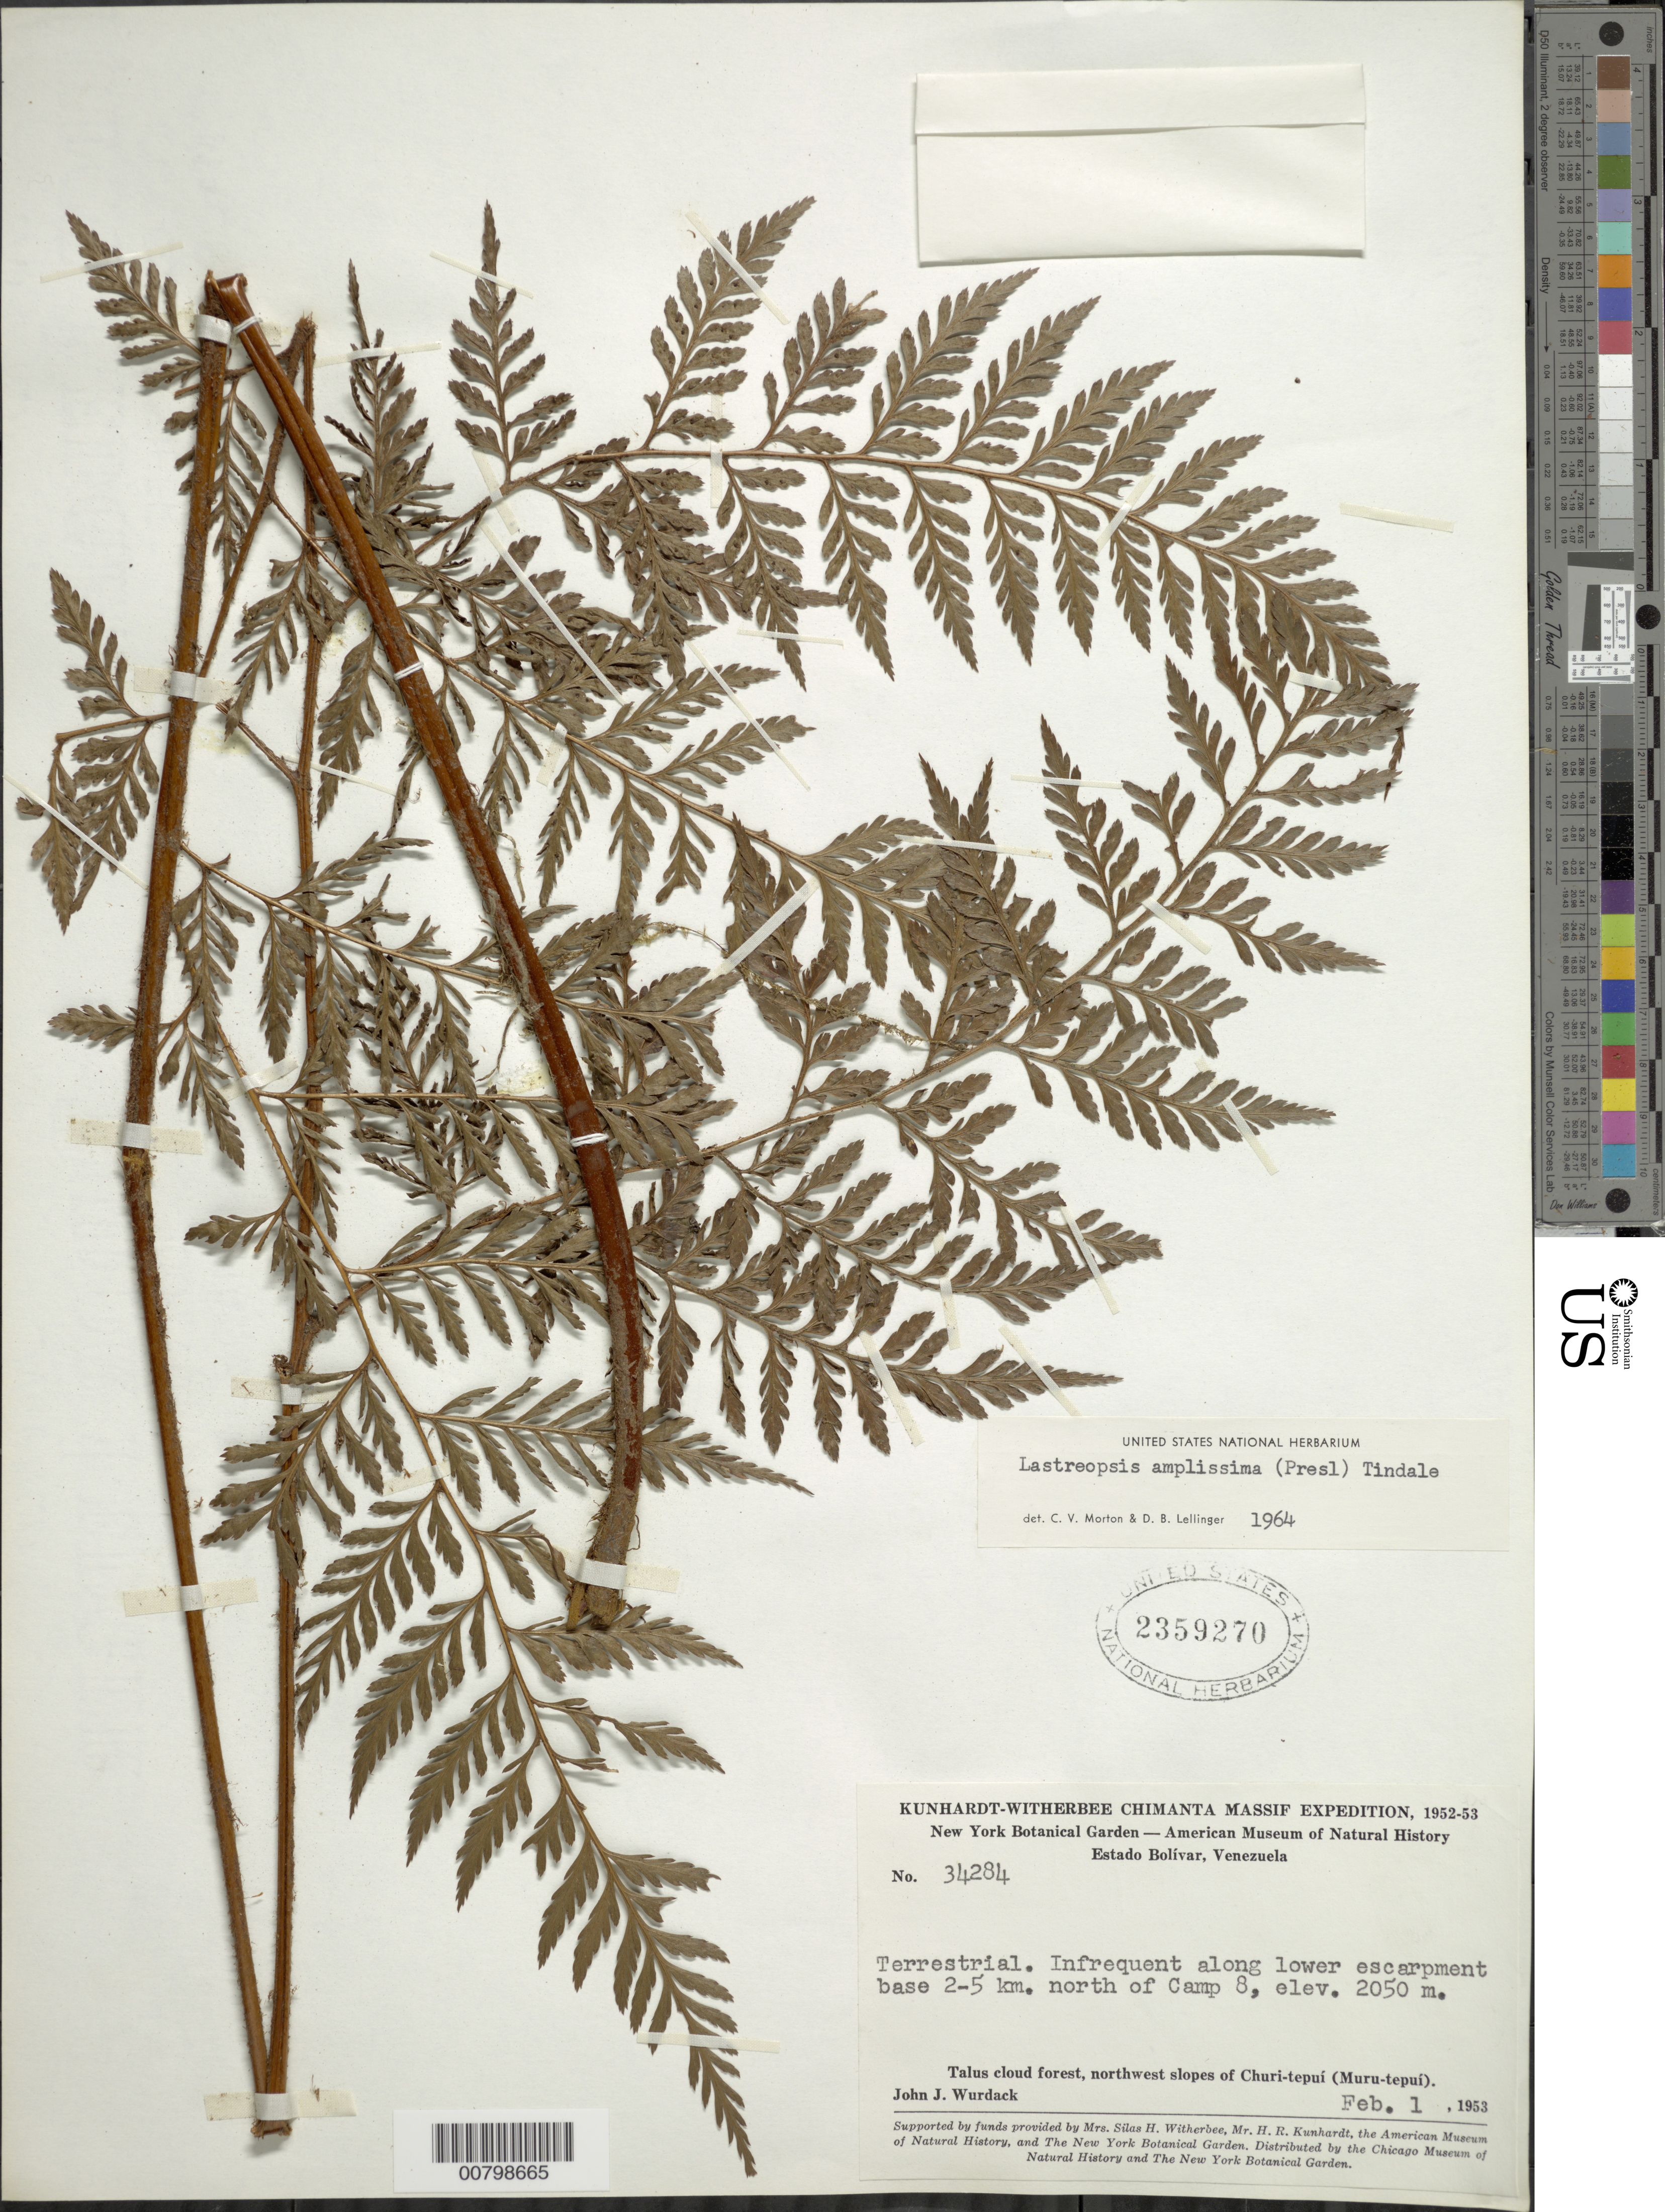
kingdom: Plantae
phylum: Tracheophyta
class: Polypodiopsida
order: Polypodiales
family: Dryopteridaceae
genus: Lastreopsis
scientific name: Lastreopsis amplissima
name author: (C. Presl) Tindale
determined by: Morton, C. V.; Lellinger, D. B.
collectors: J. J. Wurdack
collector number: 34284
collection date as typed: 1-Feb-53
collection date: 1953-02-01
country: Venezuela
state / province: Bolívar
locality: Churi-tepuí (Muru-tepuí), 2-5 km N of Camp 8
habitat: Talus cloud forest; along lower escarpment base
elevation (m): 2050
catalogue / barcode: US 2359270